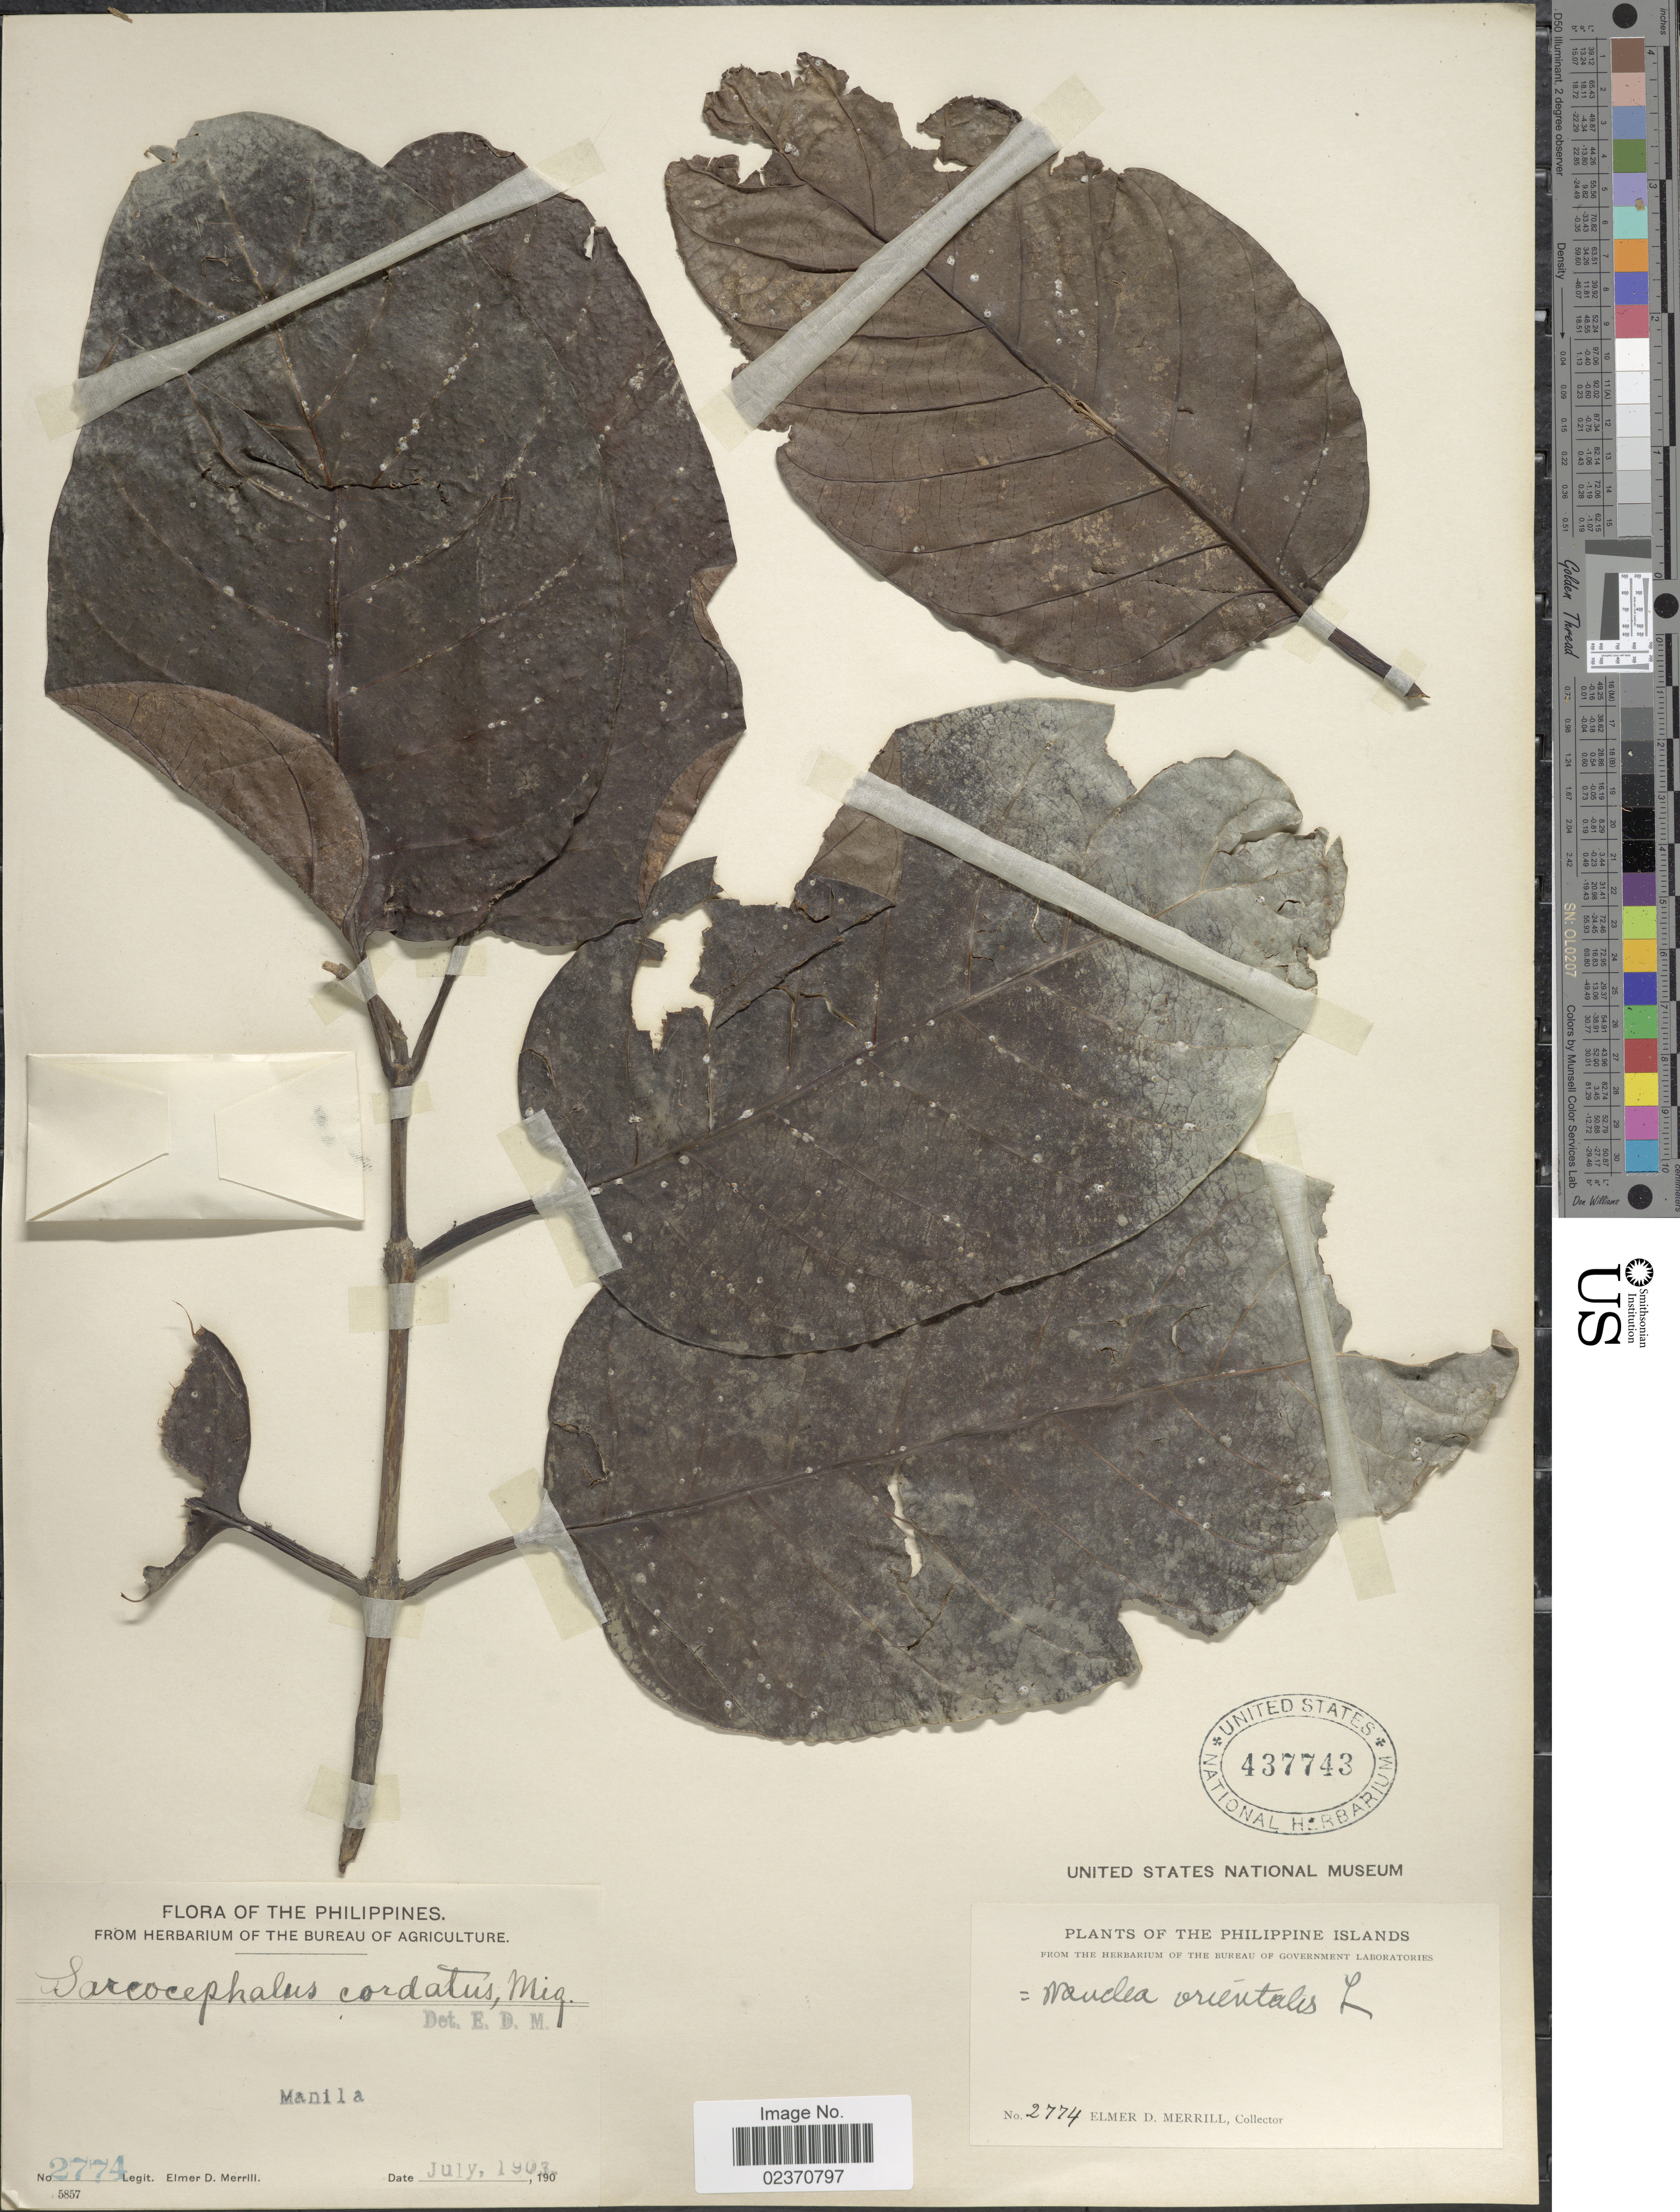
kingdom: Plantae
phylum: Tracheophyta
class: Magnoliopsida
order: Gentianales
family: Rubiaceae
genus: Nauclea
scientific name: Nauclea orientalis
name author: (L.) L.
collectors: E. D. Merrill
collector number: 2774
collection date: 1903-07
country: Philippines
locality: The Philippine Islands, Manila.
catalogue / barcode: US 437743